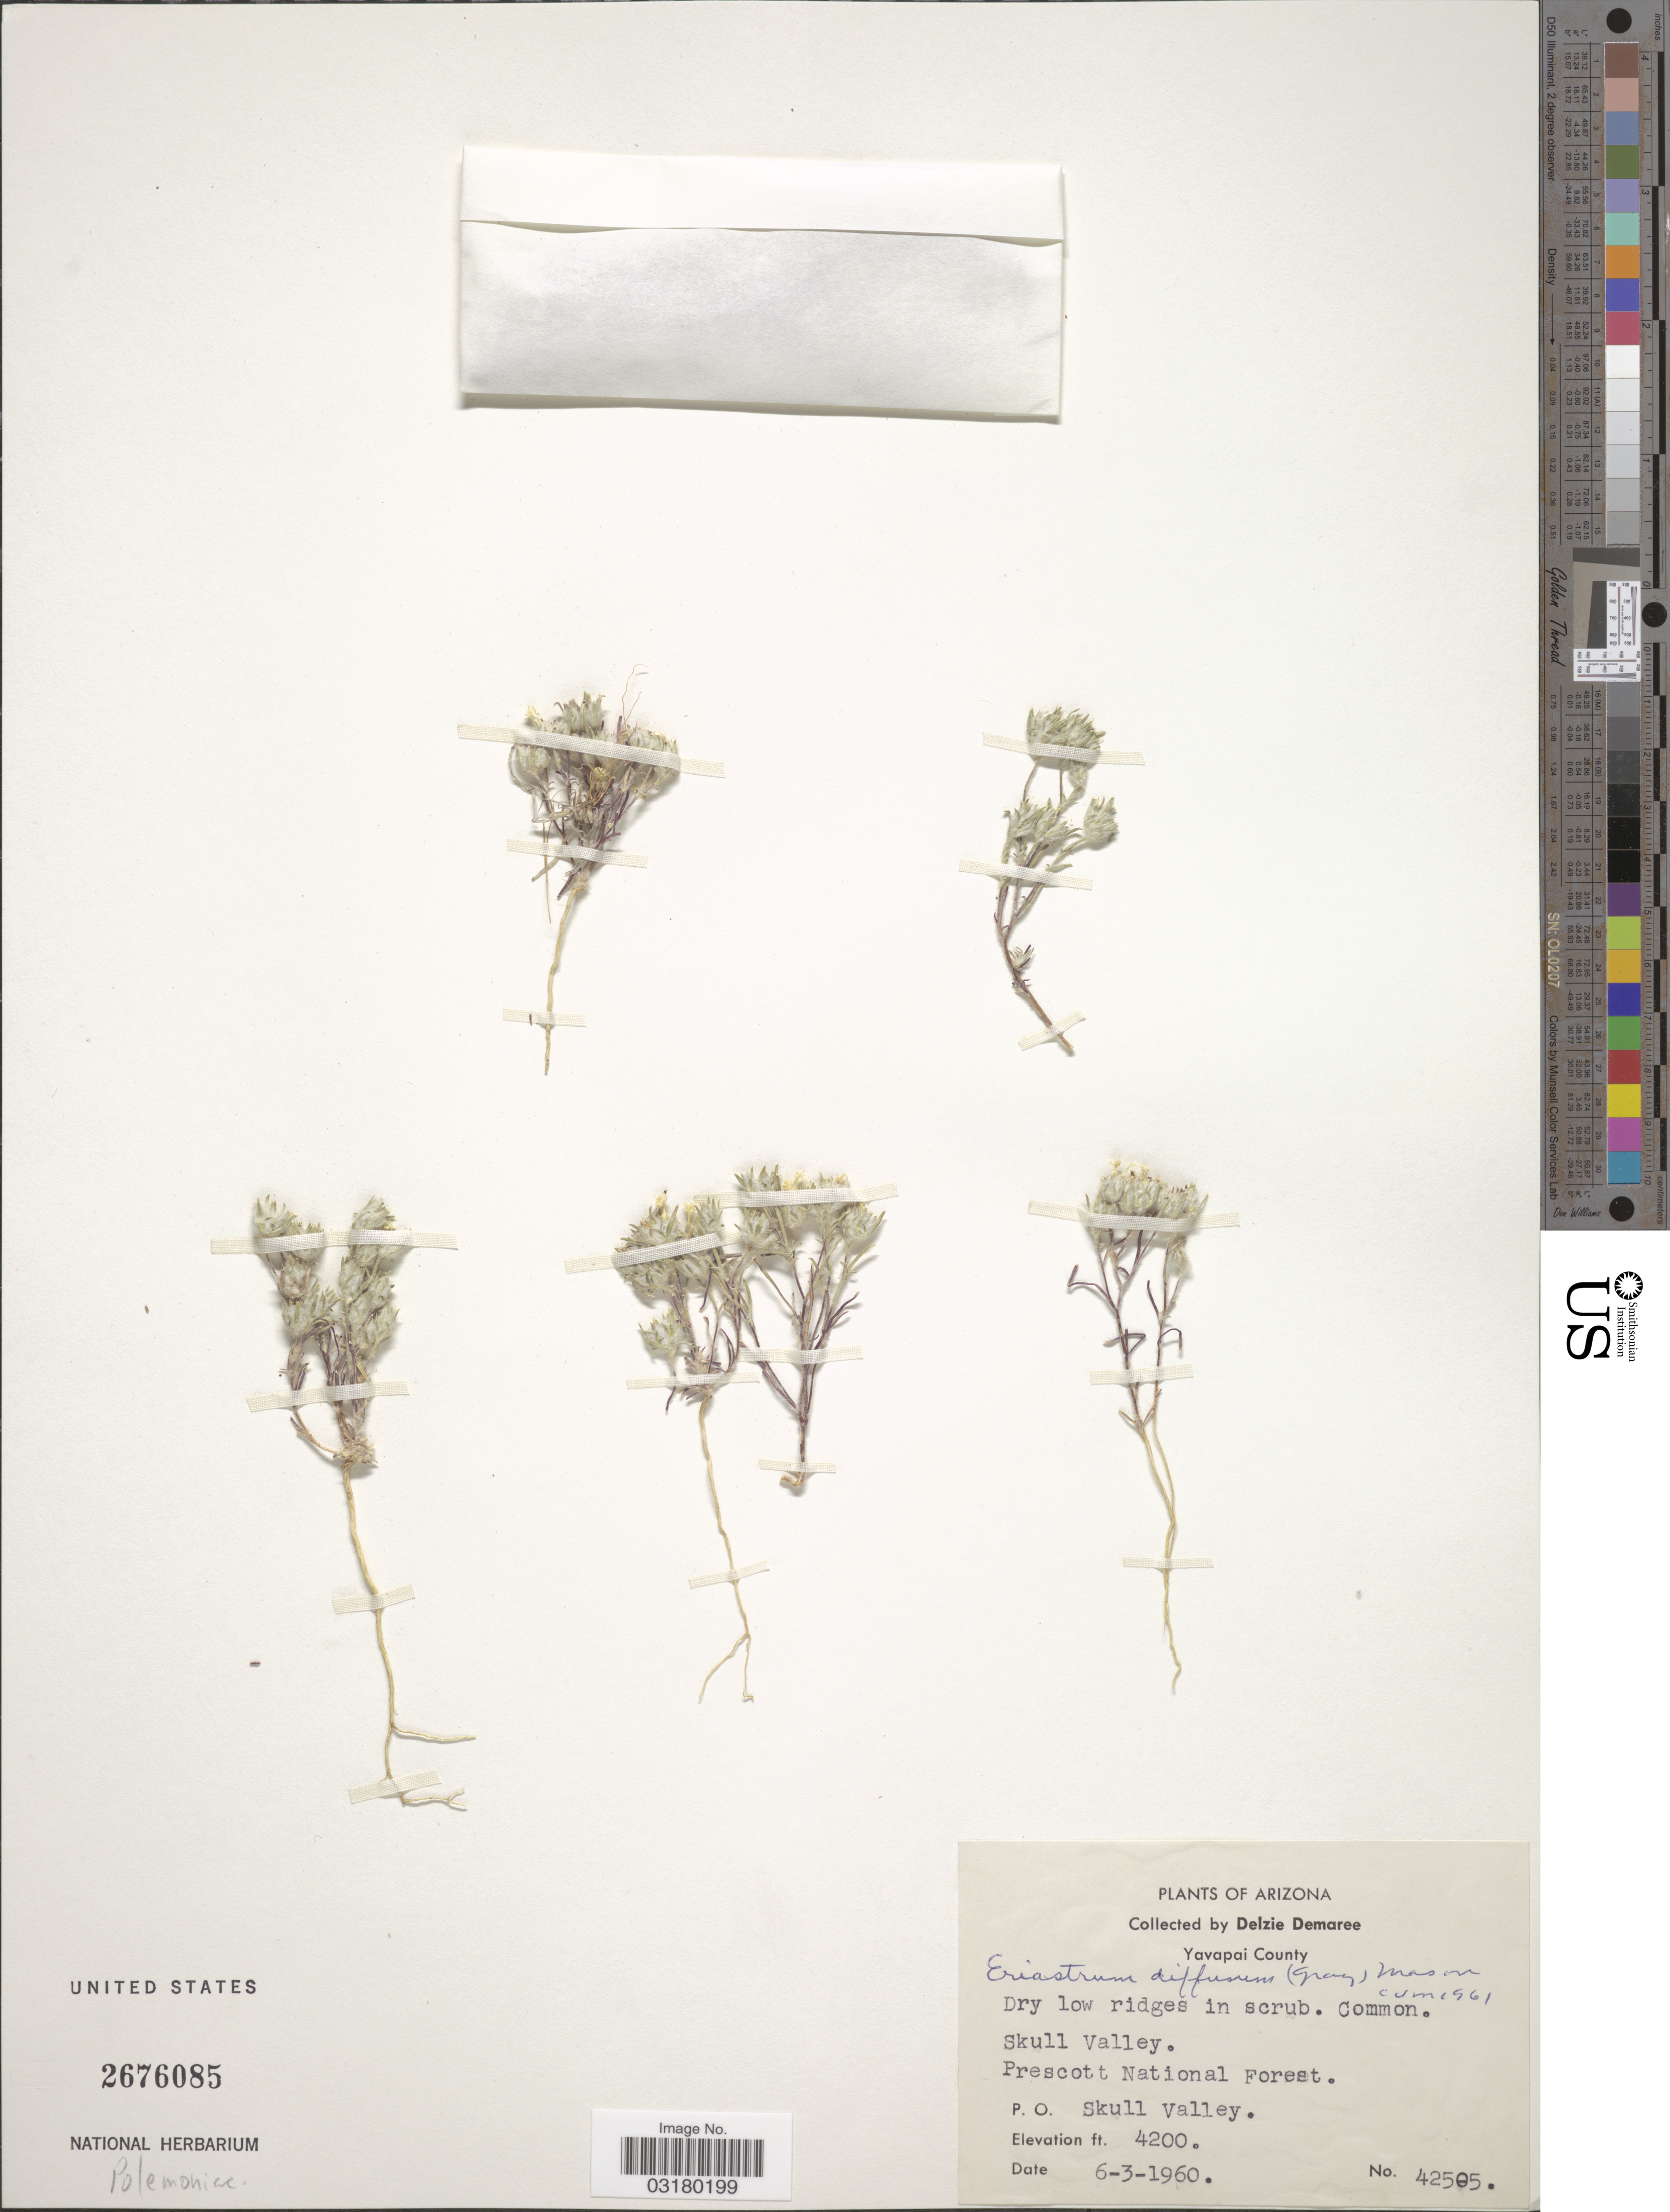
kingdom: Plantae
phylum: Tracheophyta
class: Magnoliopsida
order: Ericales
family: Polemoniaceae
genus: Eriastrum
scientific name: Eriastrum diffusum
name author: (A. Gray) H. Mason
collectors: D. Demaree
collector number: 42505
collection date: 1960-06-03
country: United States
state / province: Arizona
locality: Yavapai County. Skull Valley. Prescott National Forest. P. O. Skull Valley.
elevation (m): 1280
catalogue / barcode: US 2676085